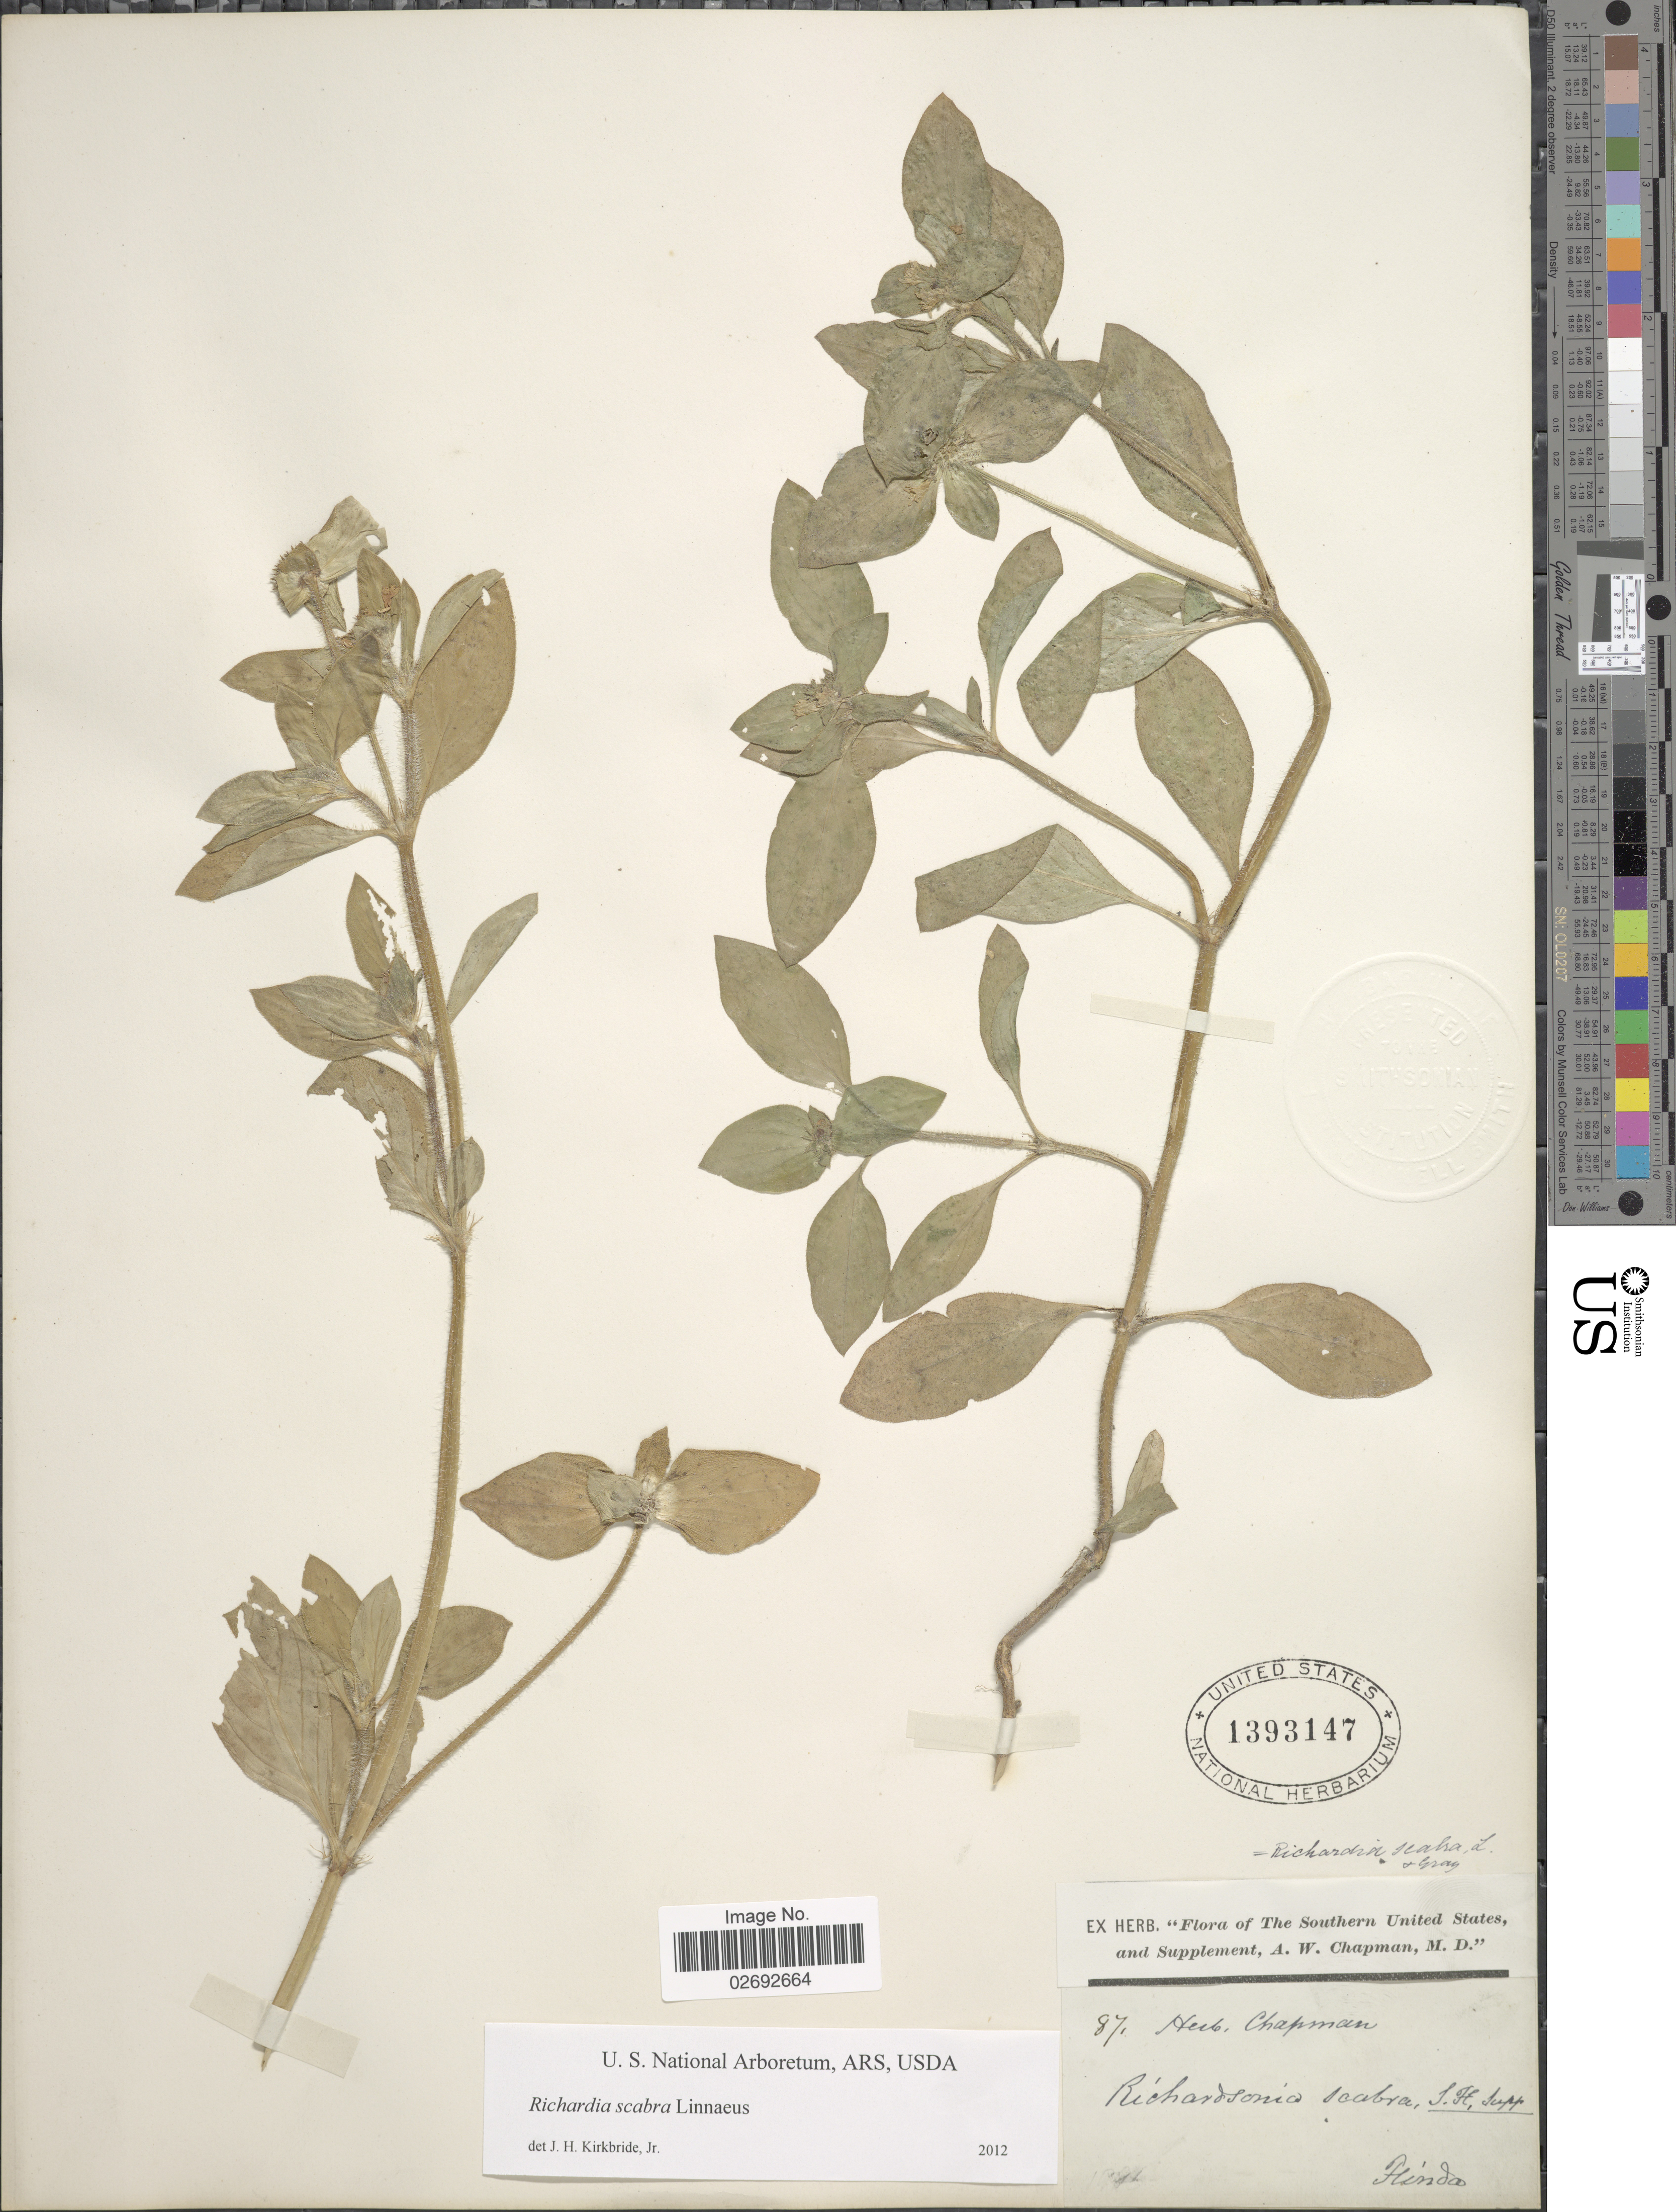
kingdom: Plantae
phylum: Tracheophyta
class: Magnoliopsida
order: Gentianales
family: Rubiaceae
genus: Richardia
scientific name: Richardia scabra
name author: L.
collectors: A. W. Chapman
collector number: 87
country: United States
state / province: Florida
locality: The Southern United States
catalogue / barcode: US 1393147